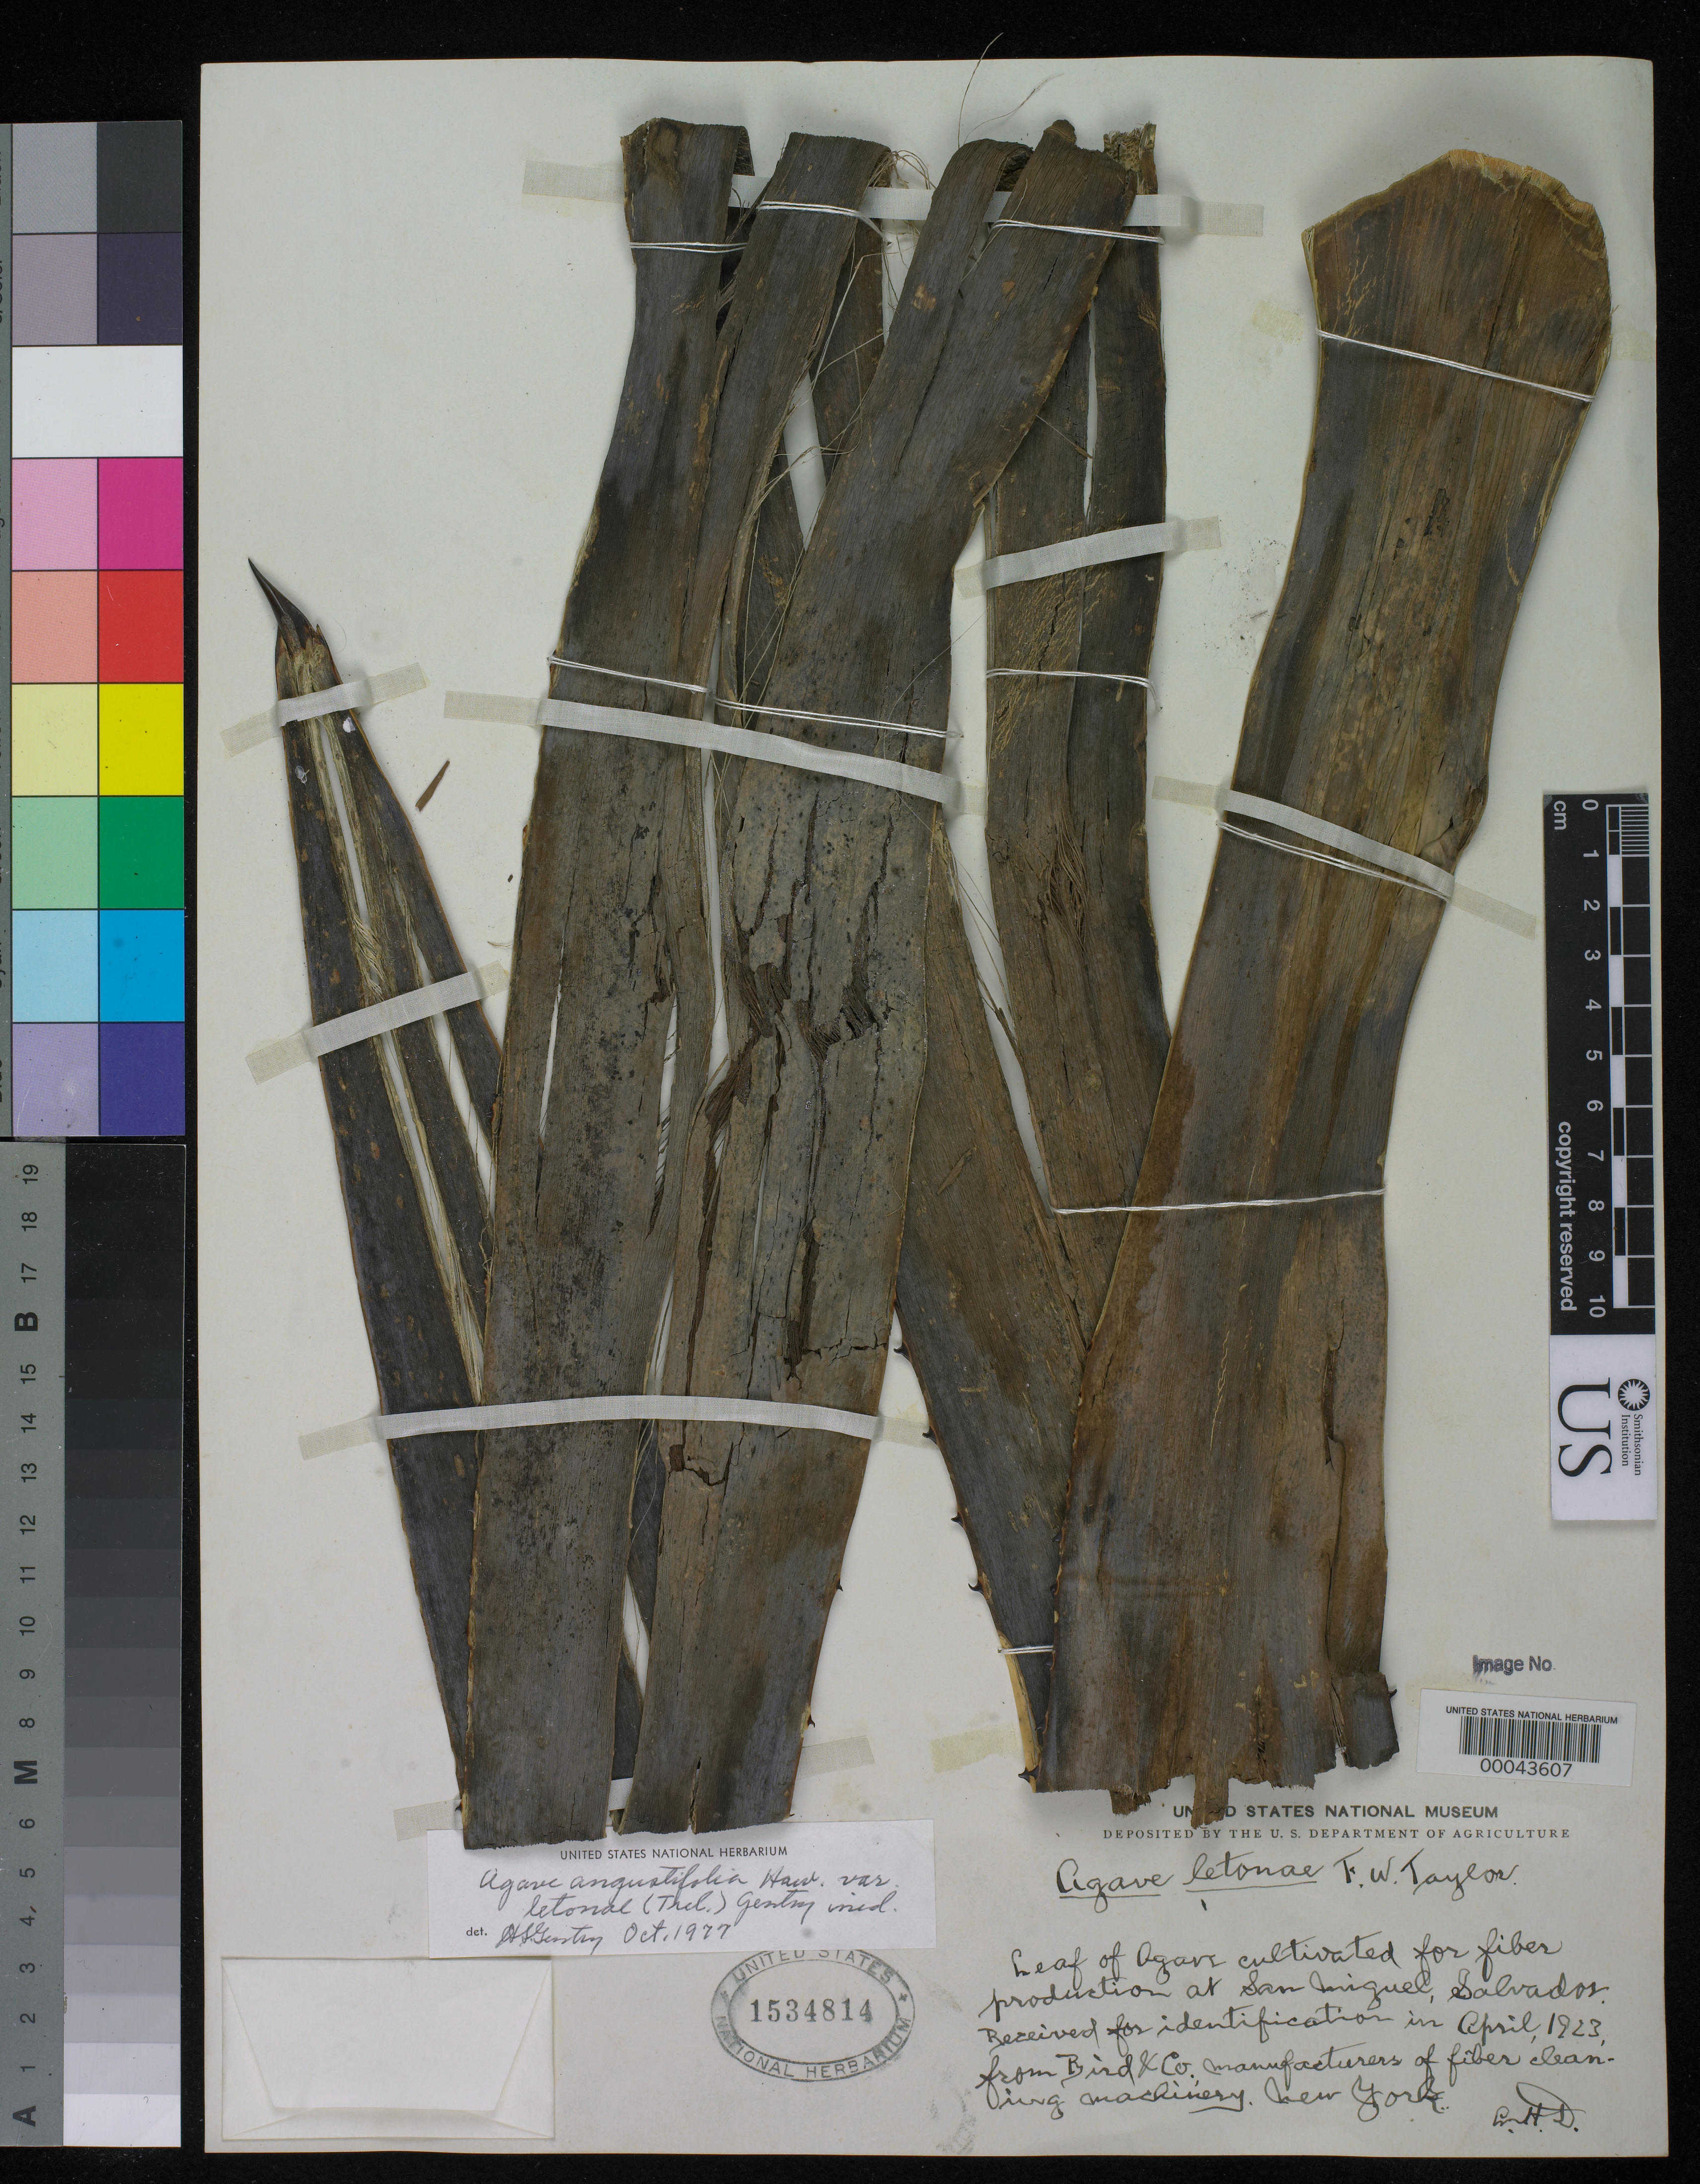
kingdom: Plantae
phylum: Tracheophyta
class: Liliopsida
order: Asparagales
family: Asparagaceae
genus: Agave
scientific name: Agave angustifolia var. letonae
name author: (F.W. Taylor ex Trel.) Gentry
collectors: L. H. Dewey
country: El Salvador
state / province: San Miguel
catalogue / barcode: US 1534814